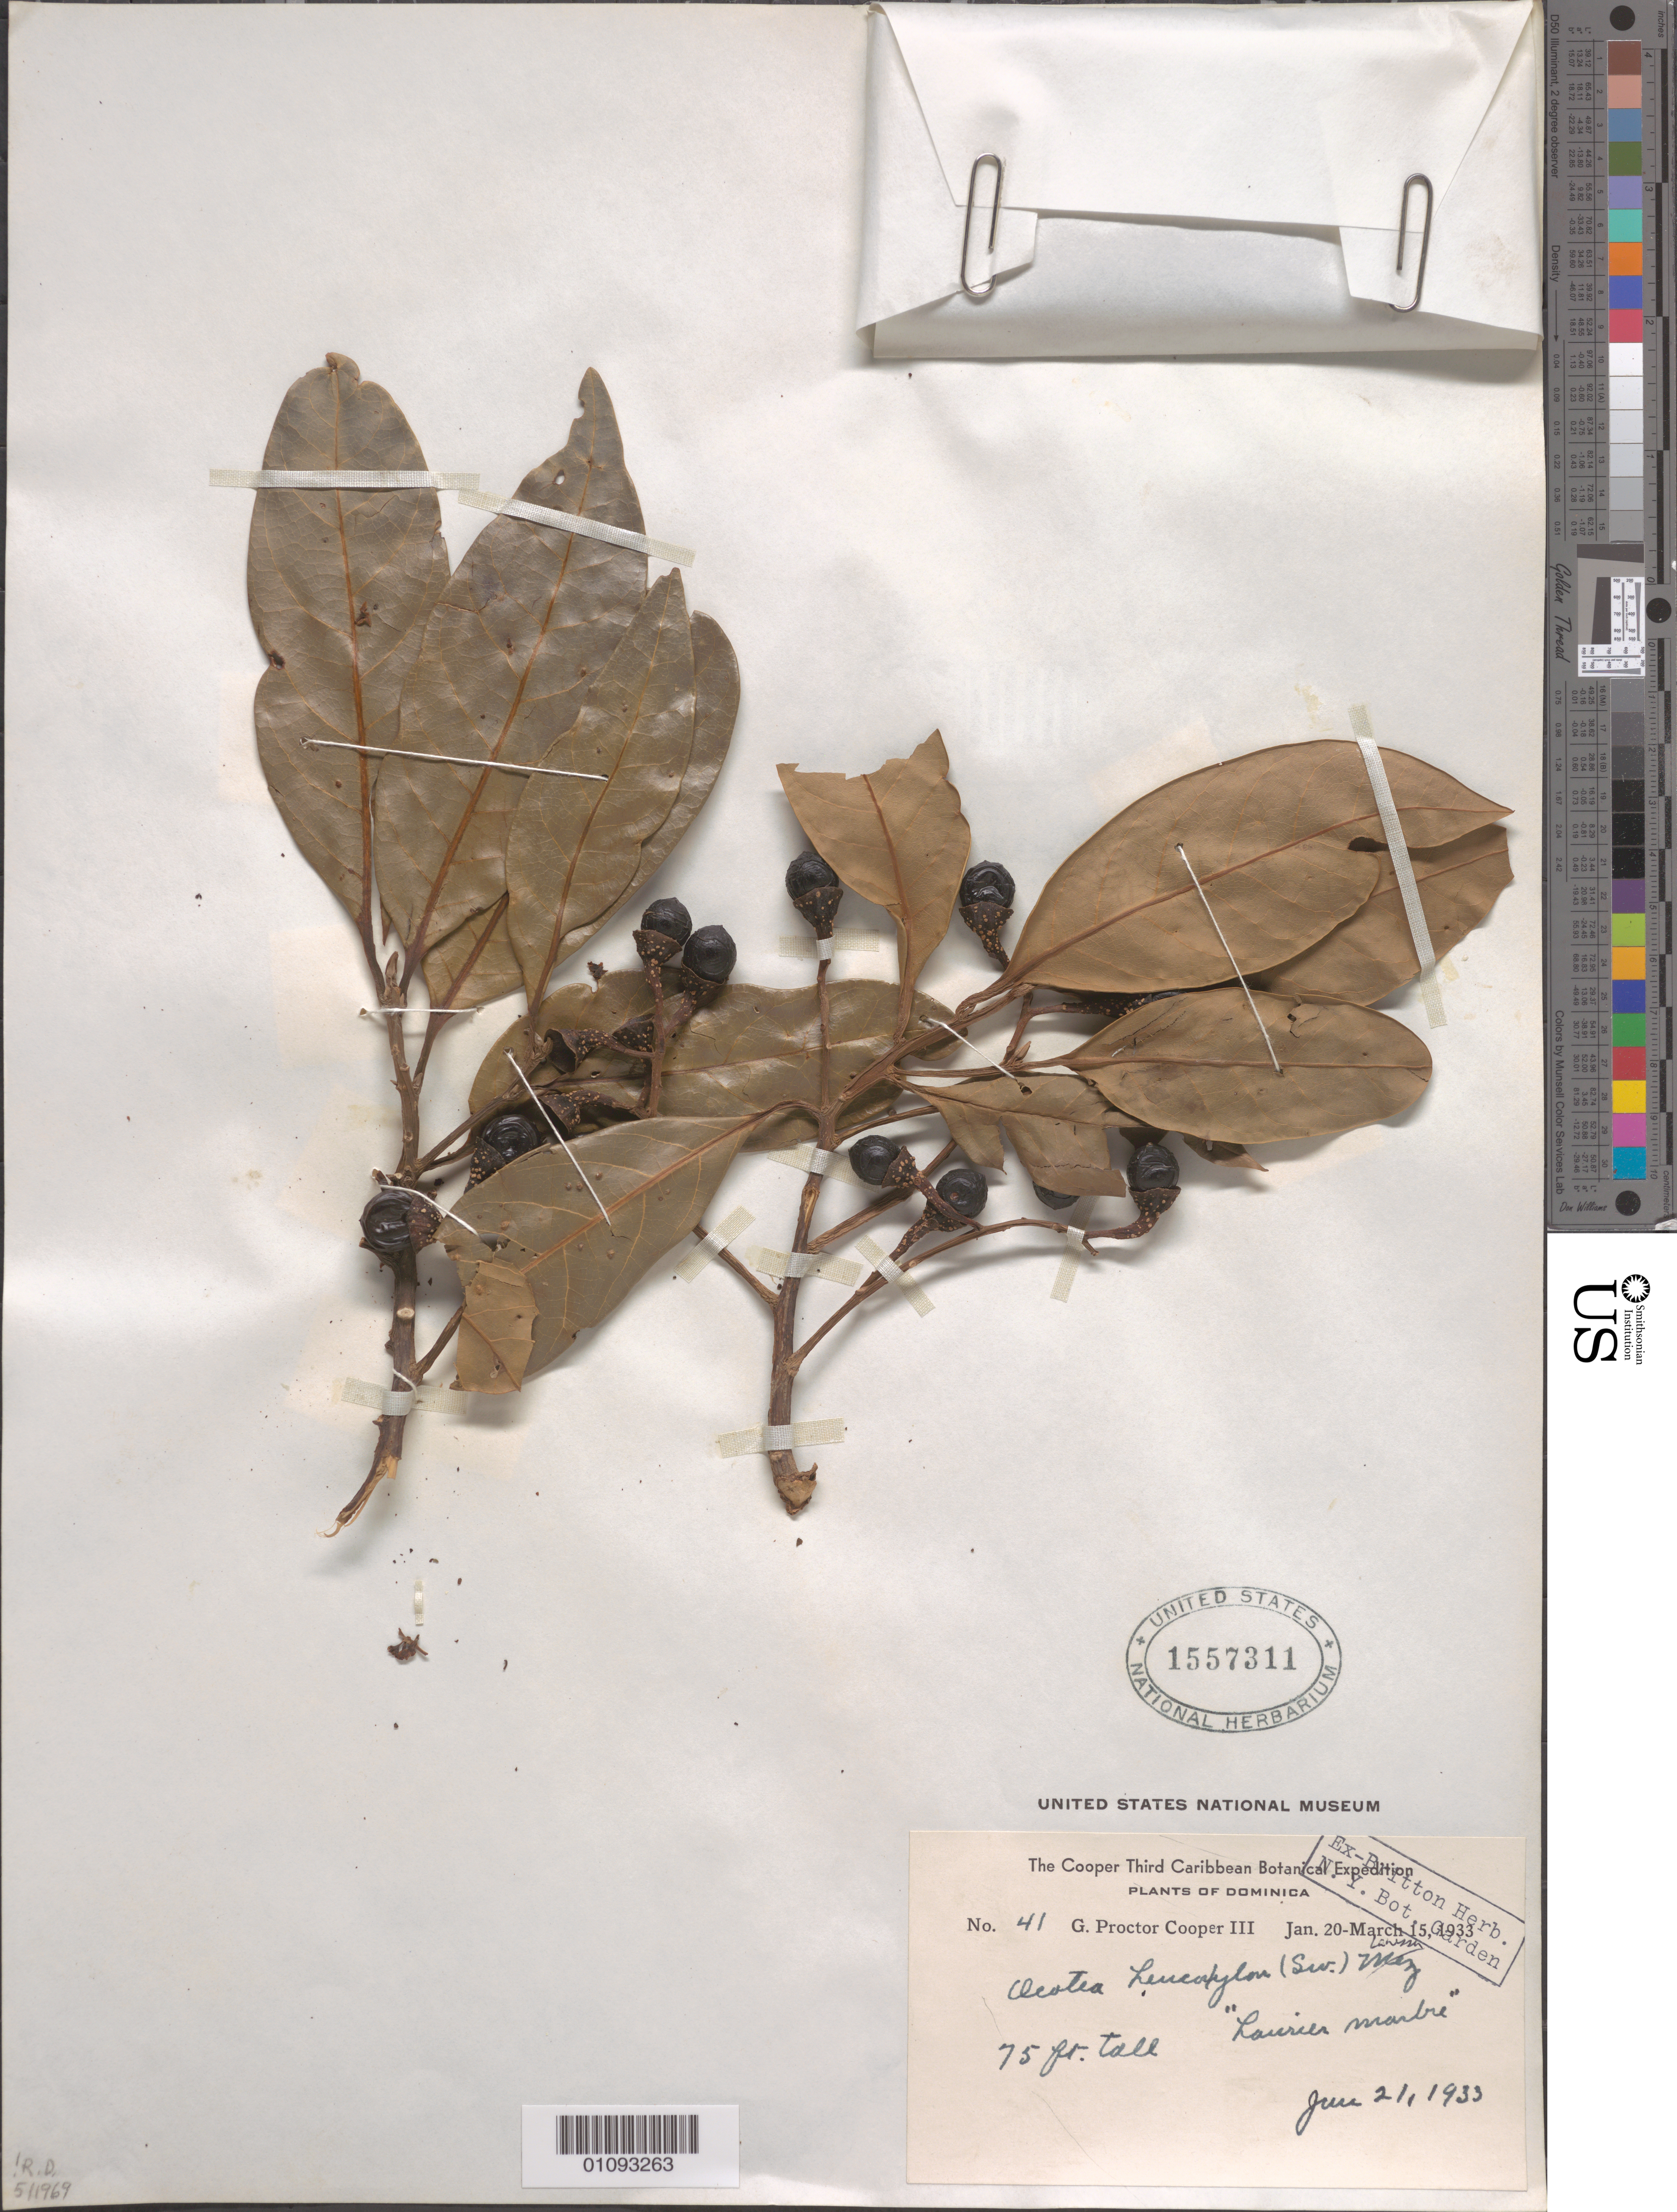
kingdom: Plantae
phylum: Tracheophyta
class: Magnoliopsida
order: Laurales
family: Lauraceae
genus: Ocotea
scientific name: Ocotea leucoxylon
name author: (Sw.) Laness.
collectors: G. Cooper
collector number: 41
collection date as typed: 20 Jan 1933 to 15 Mar 1933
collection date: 1933-01-20/1933-03-15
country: Dominica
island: Dominica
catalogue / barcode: US 1557311